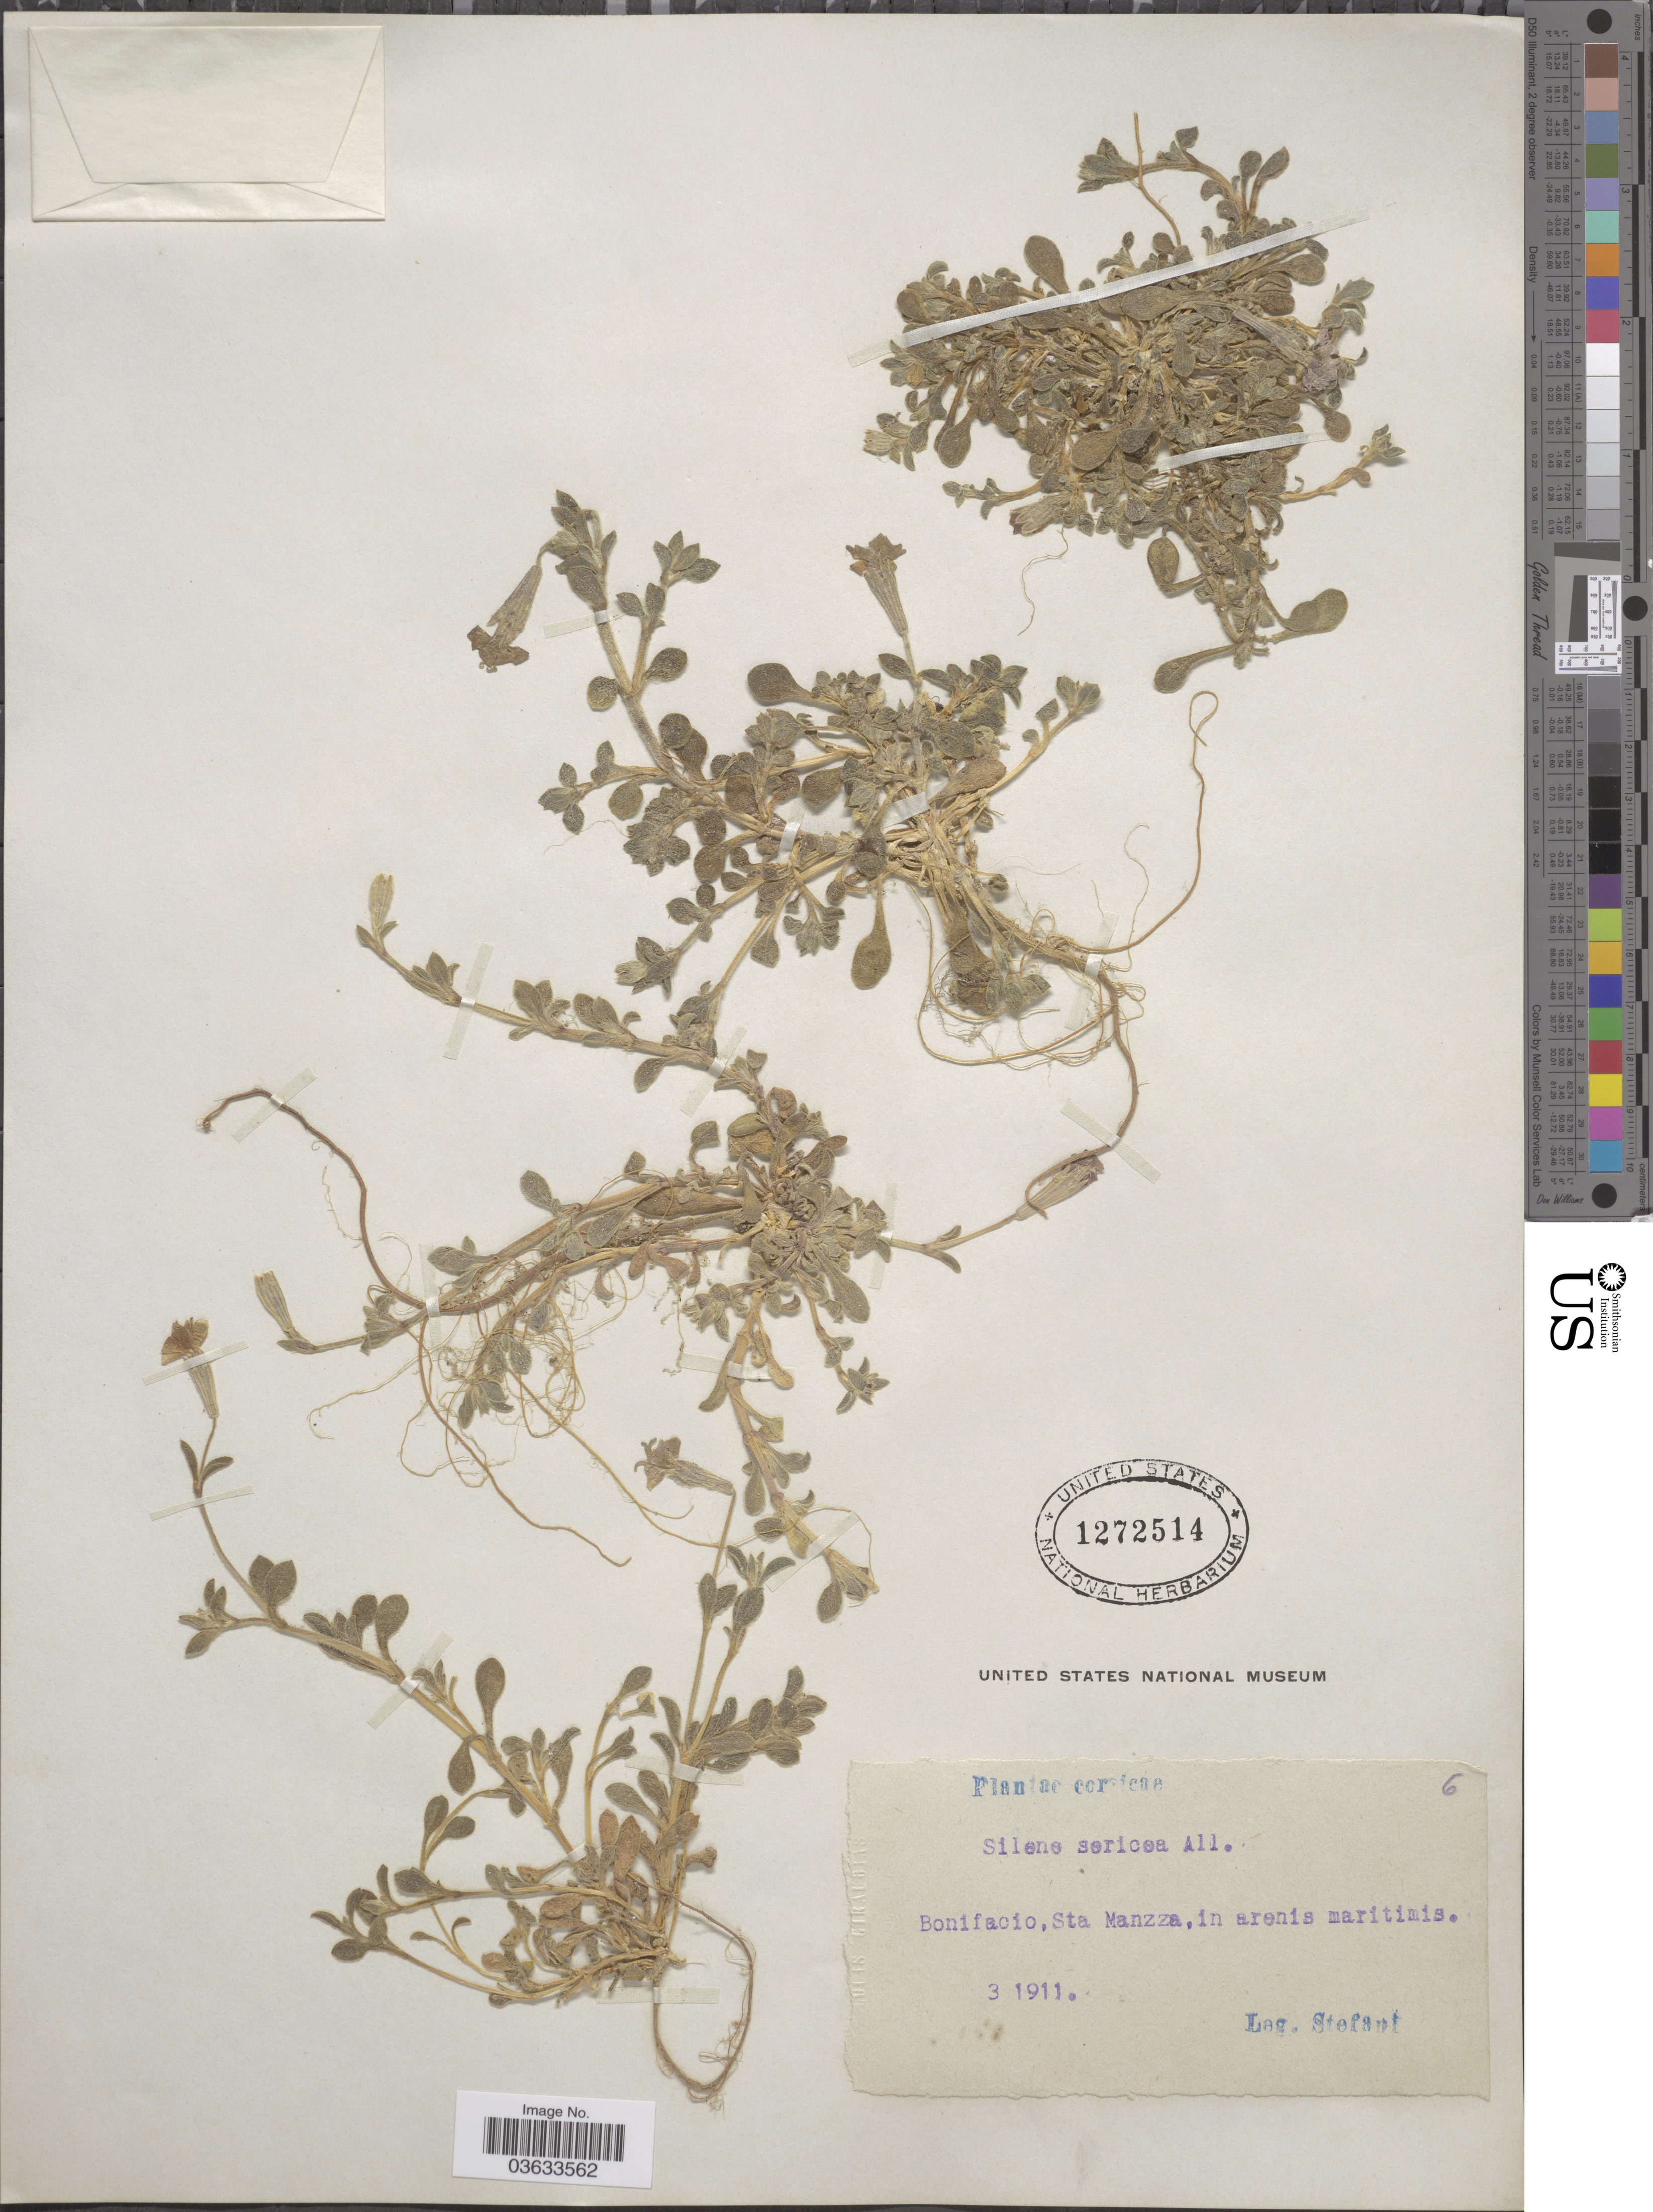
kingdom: Plantae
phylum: Tracheophyta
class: Magnoliopsida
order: Caryophyllales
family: Caryophyllaceae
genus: Silene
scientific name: Silene sericea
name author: All.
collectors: Stefani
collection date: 1911-03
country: France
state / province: Corsica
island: Corse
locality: Corsicæ. Bonifacio, Sta Manzza, in arenis maritimis.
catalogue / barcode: US 1272514